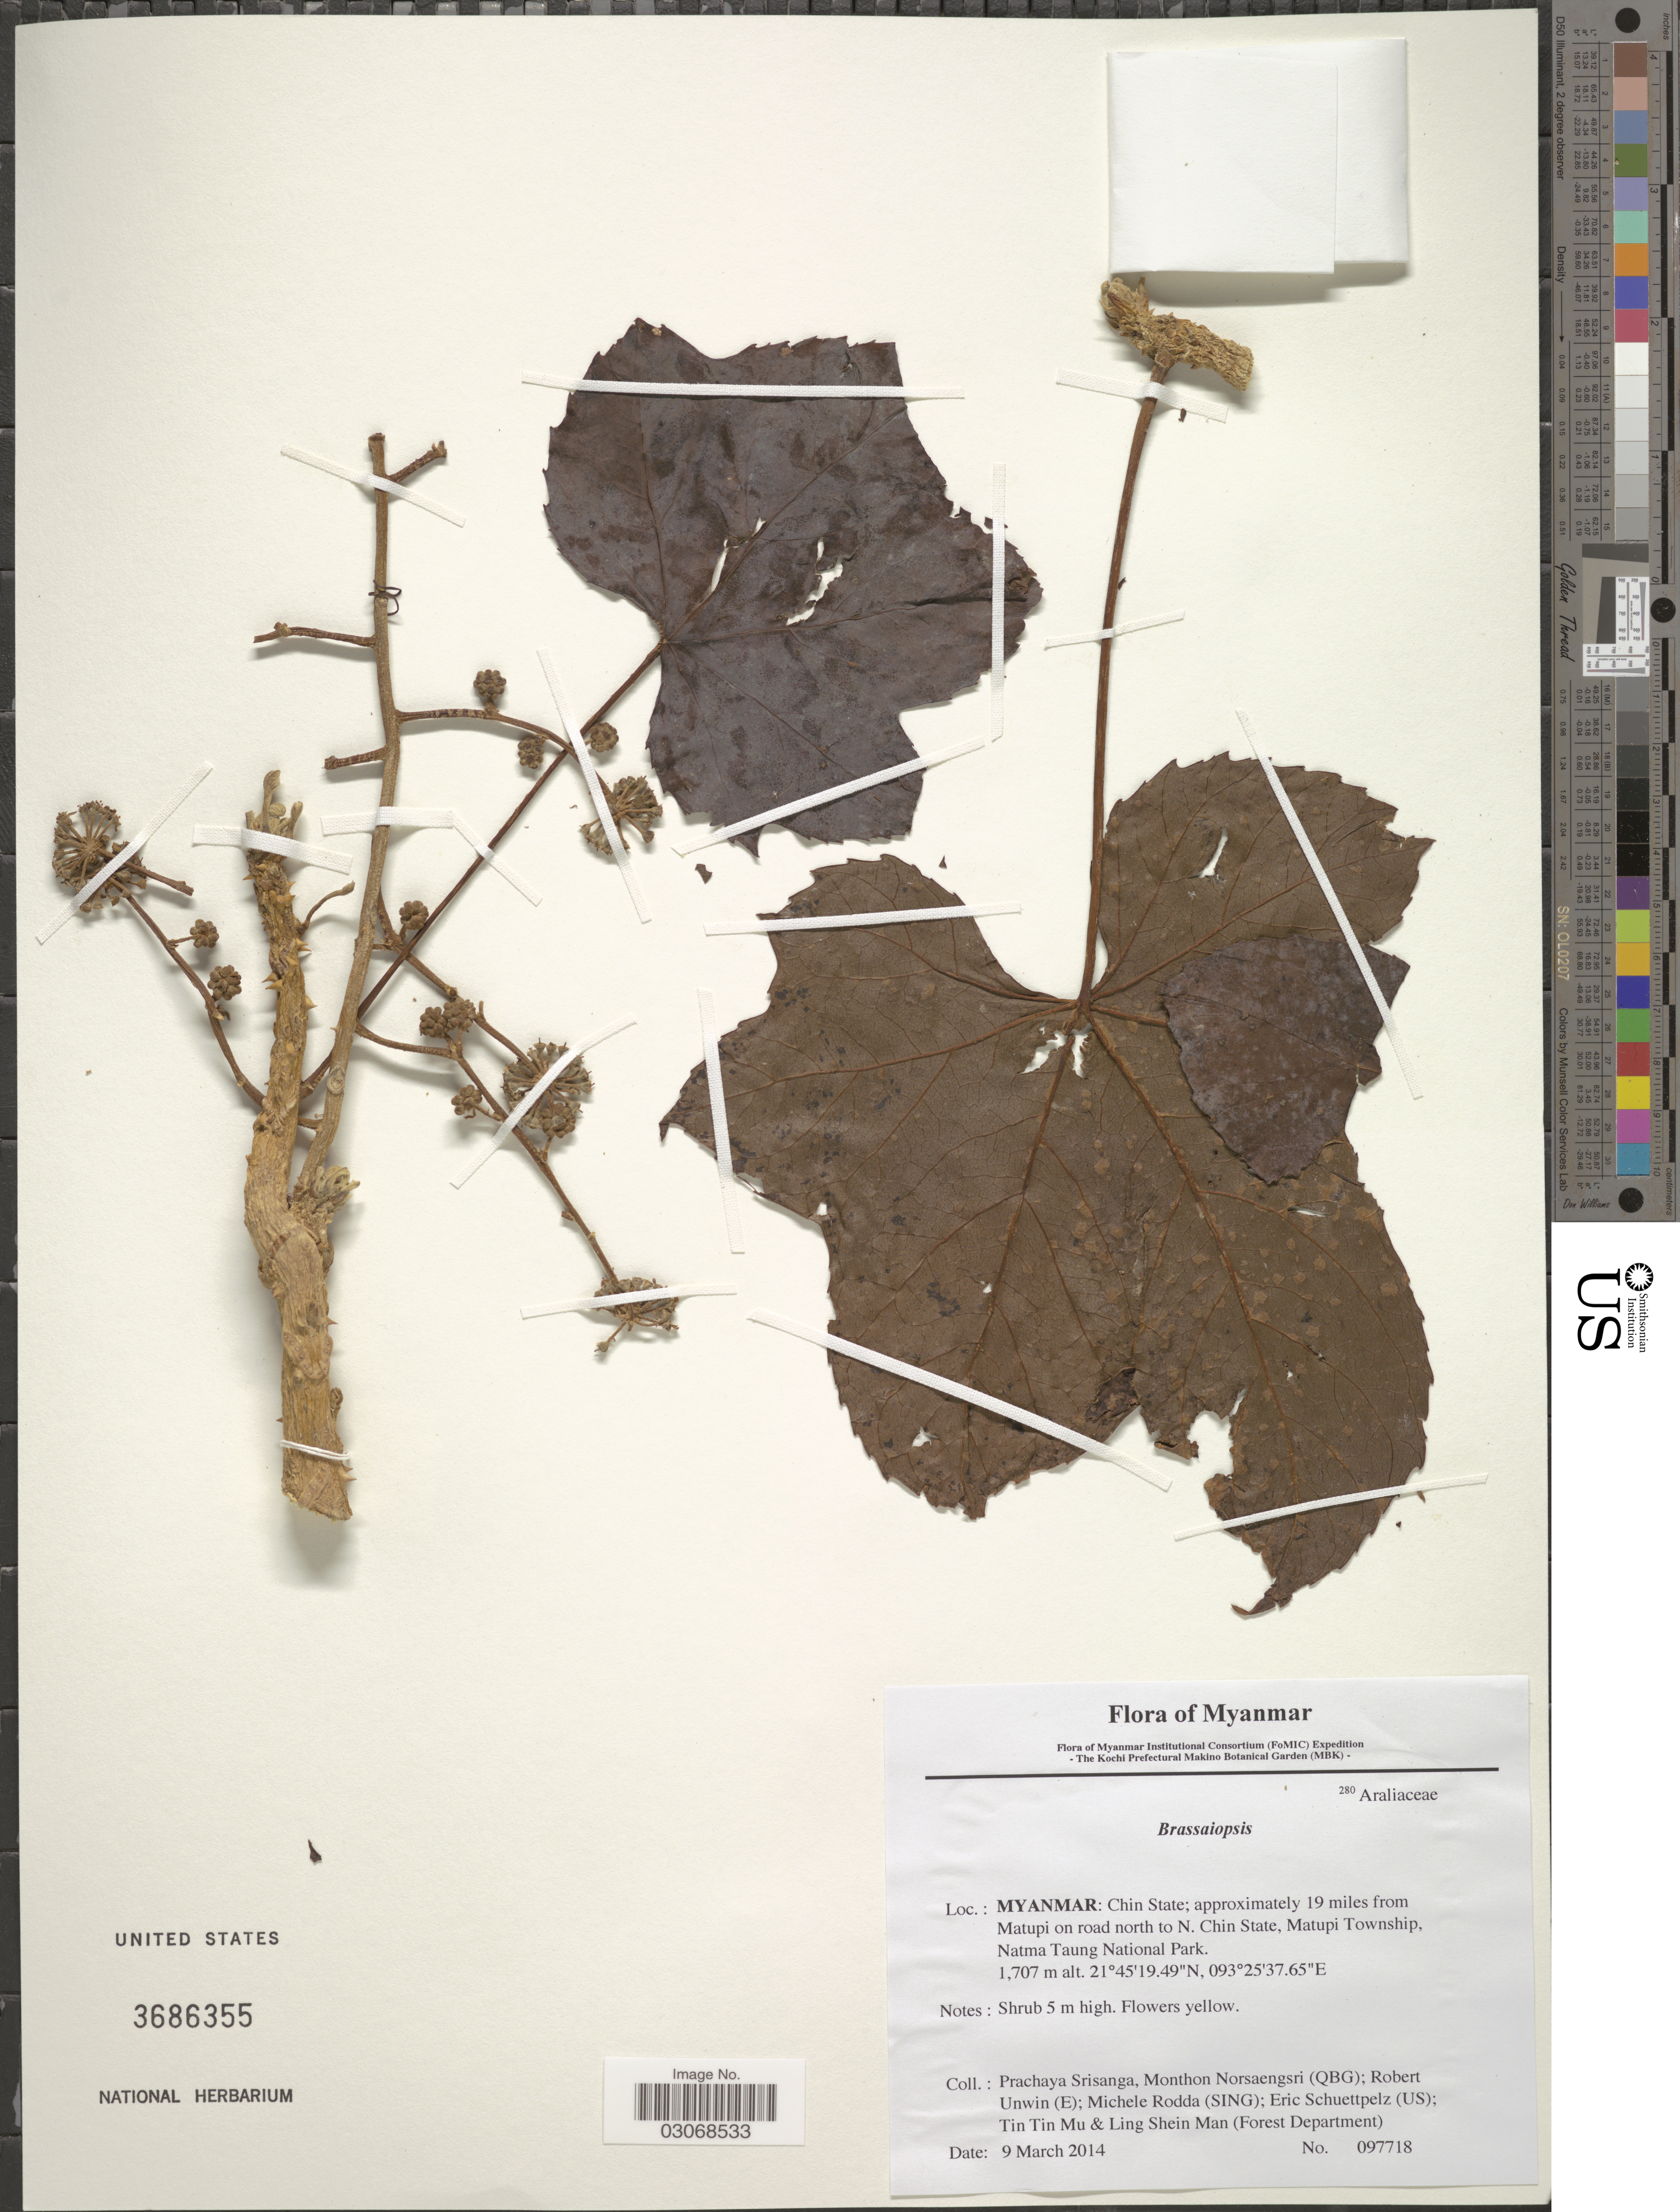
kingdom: Plantae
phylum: Tracheophyta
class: Magnoliopsida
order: Apiales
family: Araliaceae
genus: Brassaiopsis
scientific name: Brassaiopsis sp.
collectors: P. Srisanga, M. Norsaengsri, R. Unwin, M. Rodda & et al.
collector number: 097718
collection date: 2014-03-09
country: Myanmar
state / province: Chin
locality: Chin State; approximately 19 miles from Matupi on road north to N. Chin Statw, Matupi Township, Natma Taung National Park.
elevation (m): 1707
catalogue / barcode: US 3686355